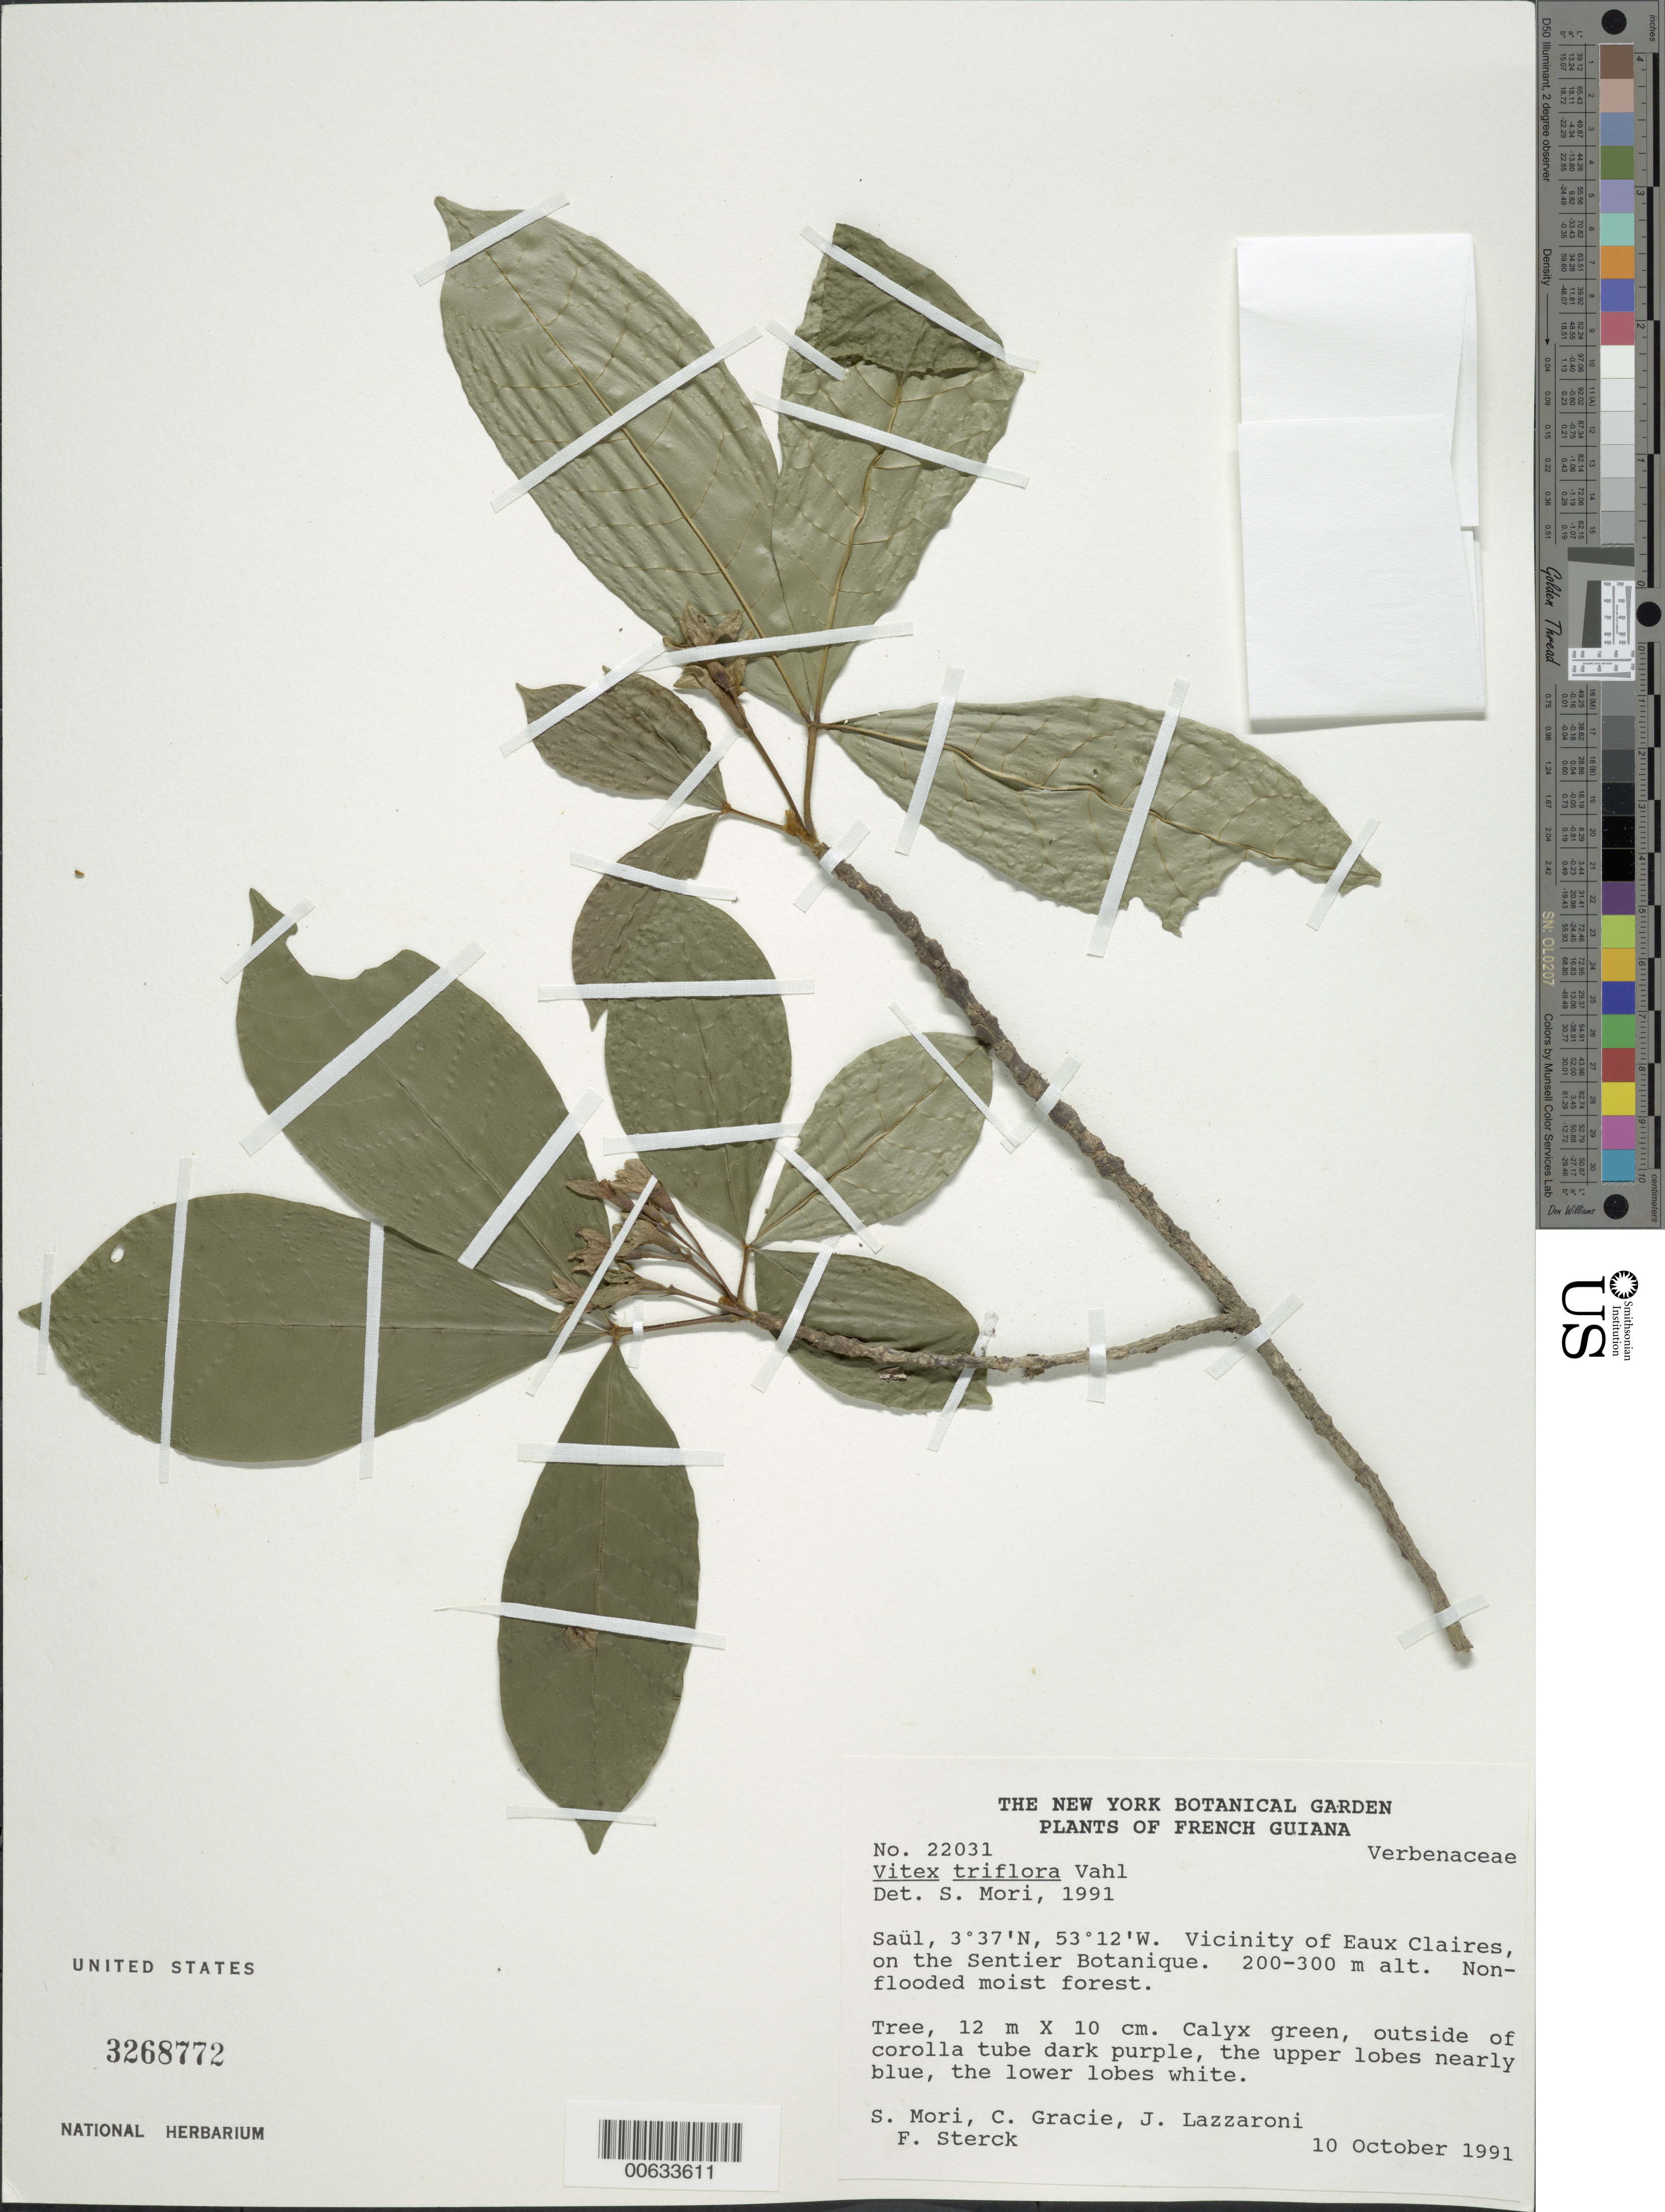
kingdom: Plantae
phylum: Tracheophyta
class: Magnoliopsida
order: Lamiales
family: Lamiaceae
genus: Vitex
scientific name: Vitex triflora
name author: Vahl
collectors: S. Mori, C. A. Gracie, J. Lazzaroni, B. Rishel, D. Russell & F. Wright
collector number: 22031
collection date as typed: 10-Oct-91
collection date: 1991-10-10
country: French Guiana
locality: Saül, vicinity of Eaux Claires, on the Sentier Botanique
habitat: Non-flooded moist forest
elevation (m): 200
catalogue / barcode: US 3268772